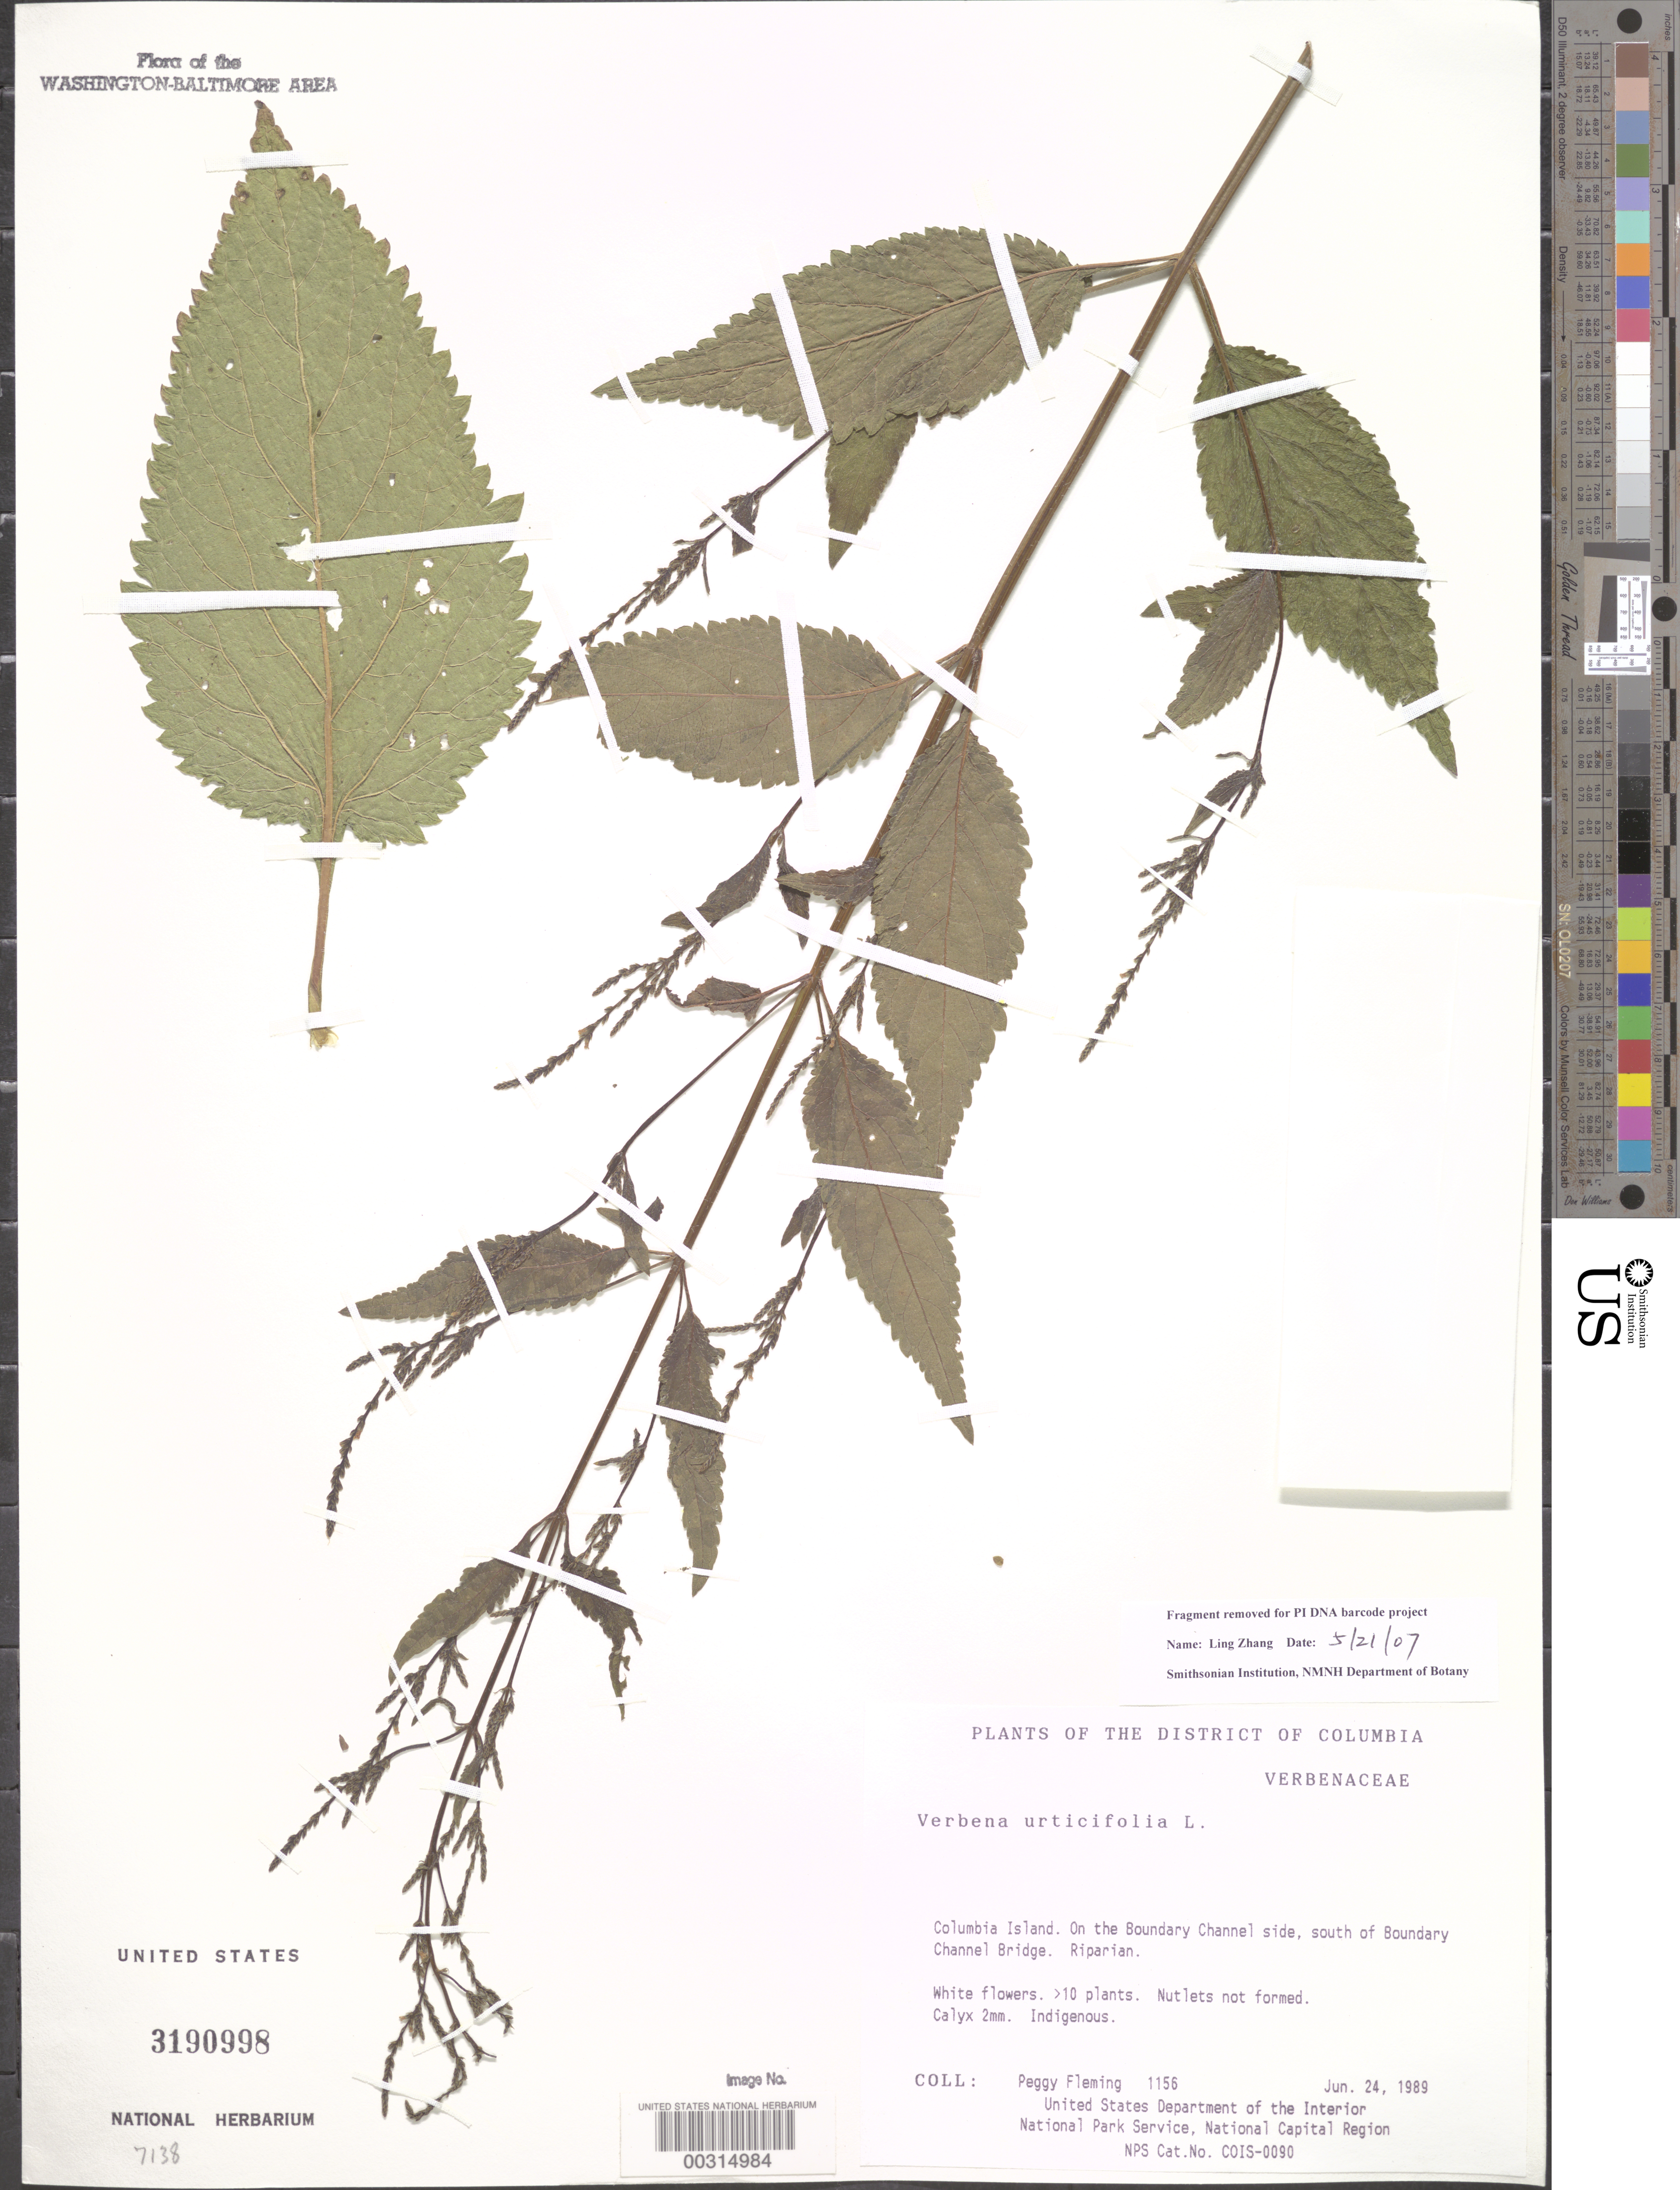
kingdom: Plantae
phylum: Tracheophyta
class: Magnoliopsida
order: Lamiales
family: Verbenaceae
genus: Verbena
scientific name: Verbena urticifolia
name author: L.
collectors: P. Fleming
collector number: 1156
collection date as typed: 24 Jun 1989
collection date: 1989-06-24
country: United States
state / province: District of Columbia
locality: Columbia Island, on Boundary Channel Side, S of Boundary Channel Bridge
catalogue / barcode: US 3190998